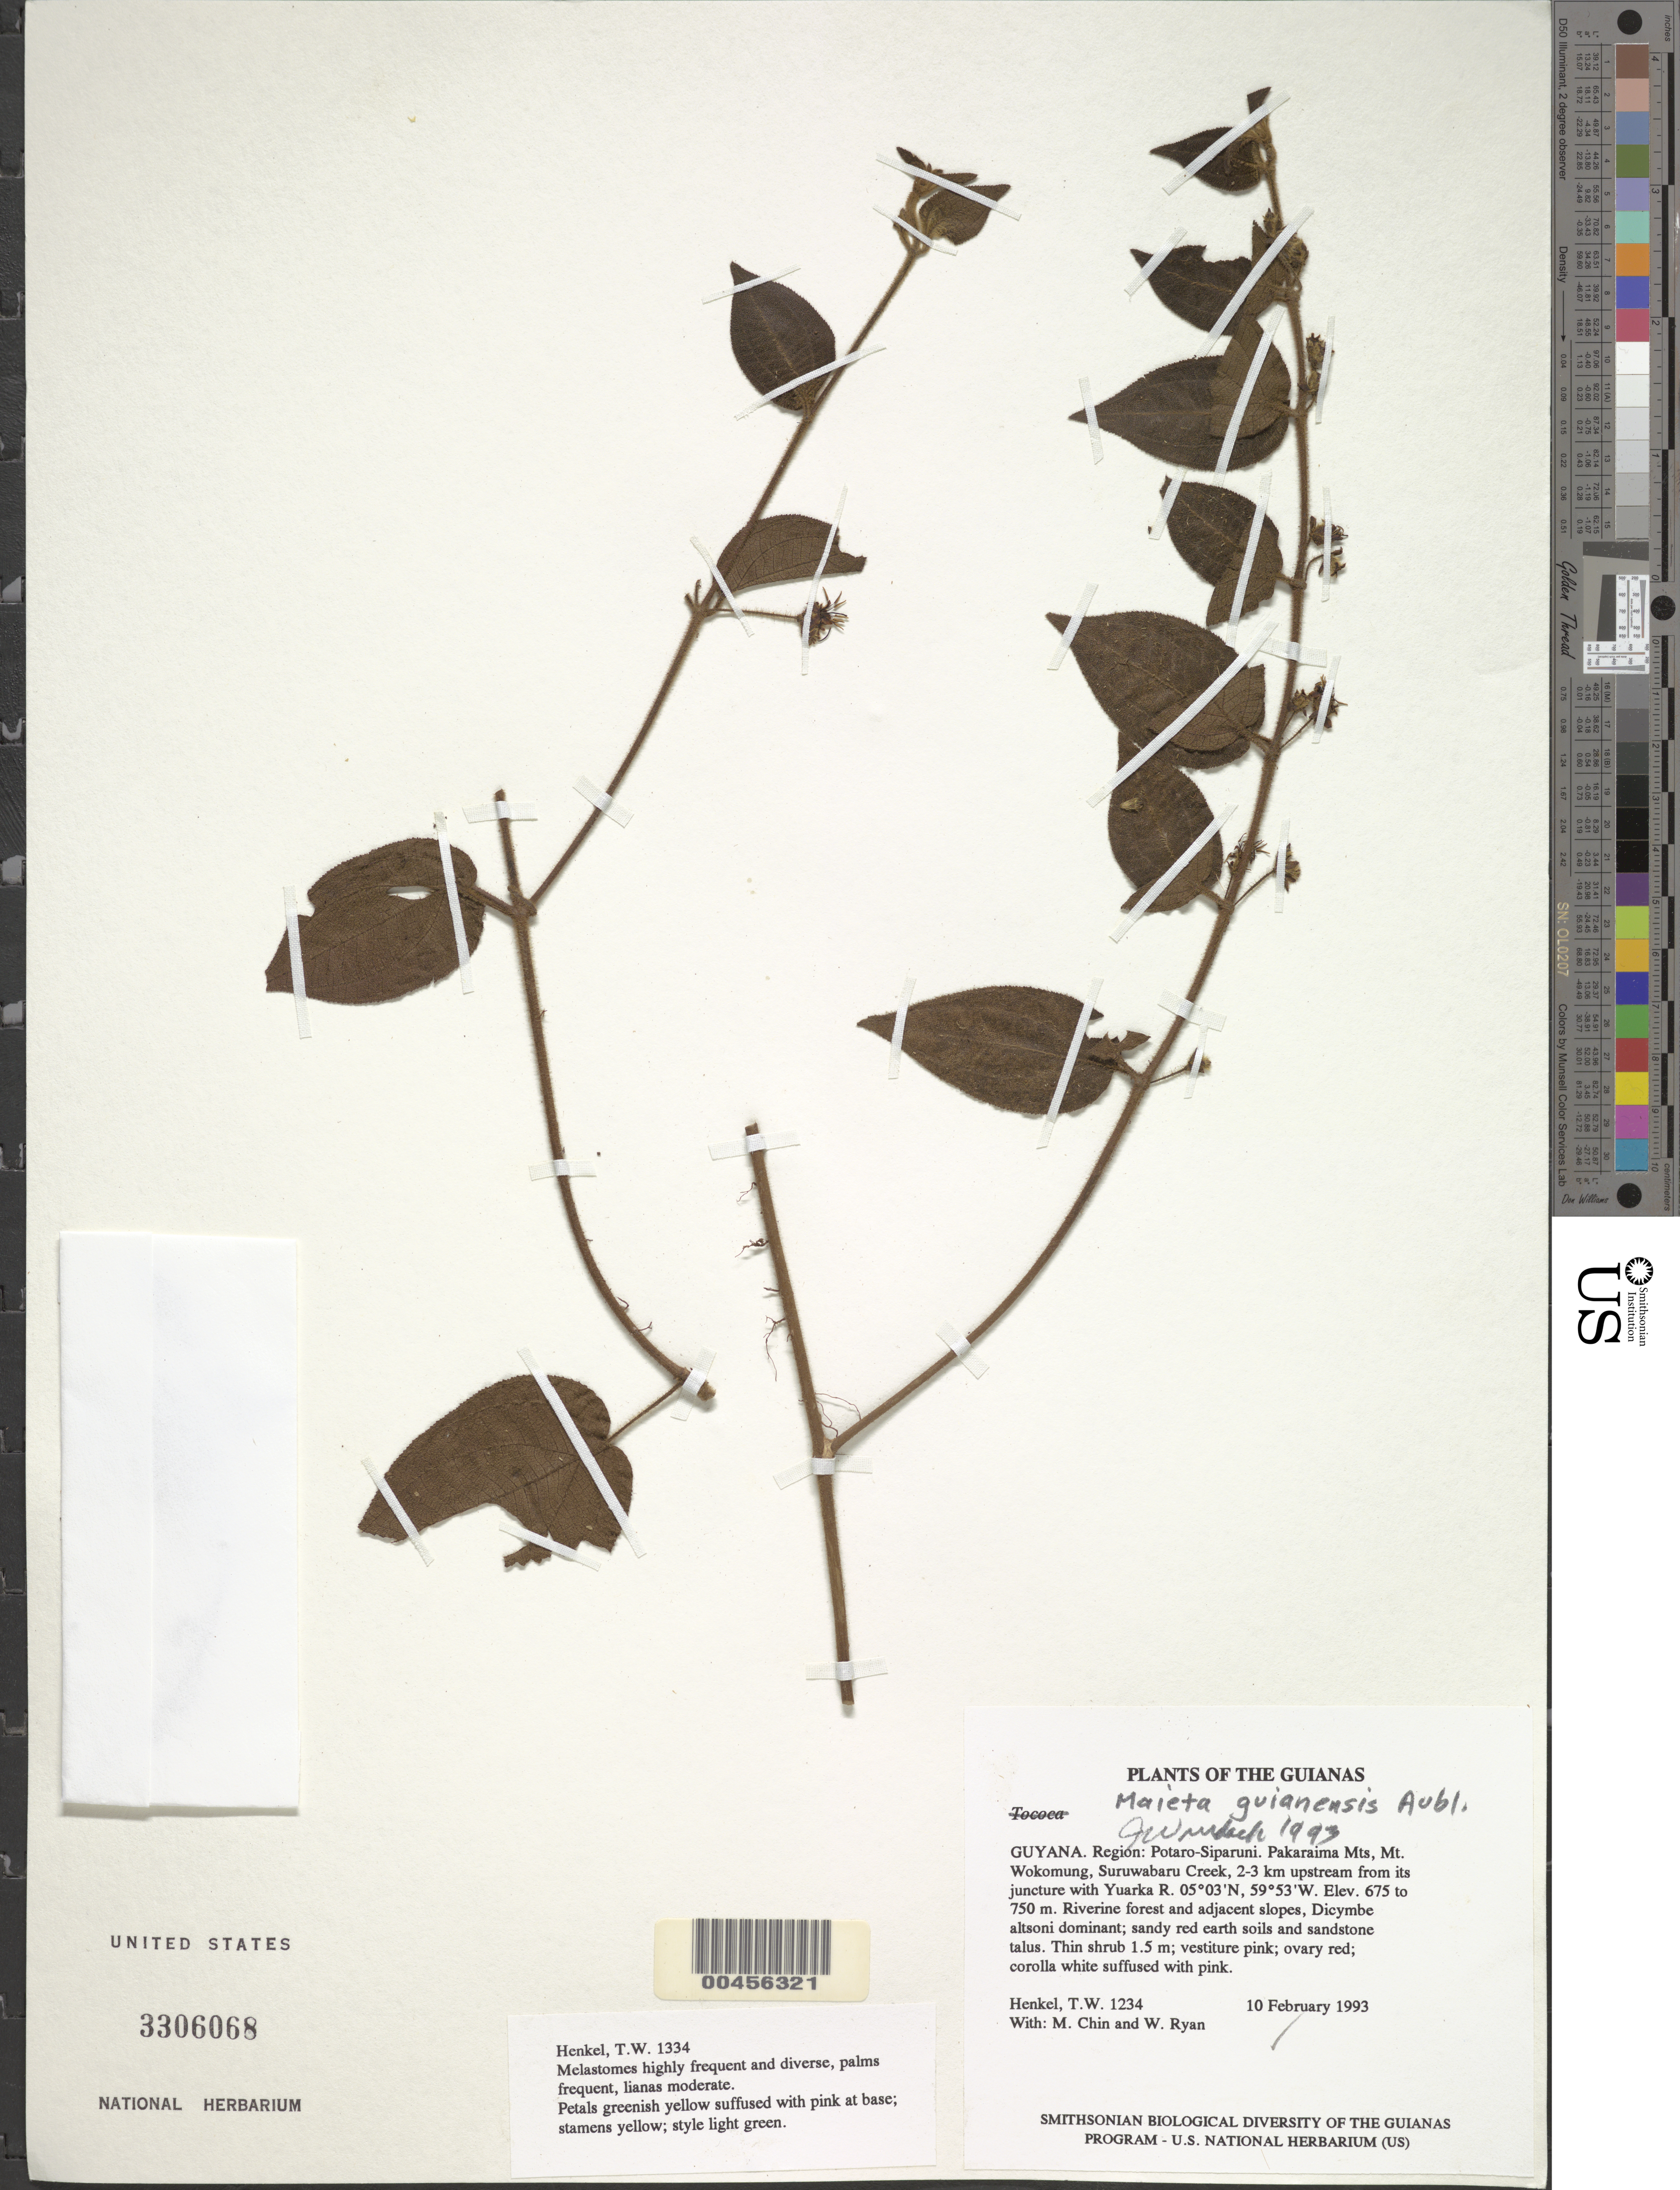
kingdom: Plantae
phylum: Tracheophyta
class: Magnoliopsida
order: Myrtales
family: Melastomataceae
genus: Maieta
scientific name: Maieta guianensis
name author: Aubl.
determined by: Wurdack, John J., (US), US (UNITED STATES)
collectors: T. Henkel, M. Chin & W. Ryan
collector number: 1234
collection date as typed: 10 February 1993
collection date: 1993-02-10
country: Guyana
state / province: Potaro-Siparuni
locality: Pakaraima Mts, Mt. Wokomung, Suruwabaru Creek, 2-3 km upstream from juncture with Yuarka R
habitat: Riverine forest and adjacent slopes, Dicymbe altsoni dominant; sandy red earth soils and sandstone talus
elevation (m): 675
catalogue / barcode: US 3306068